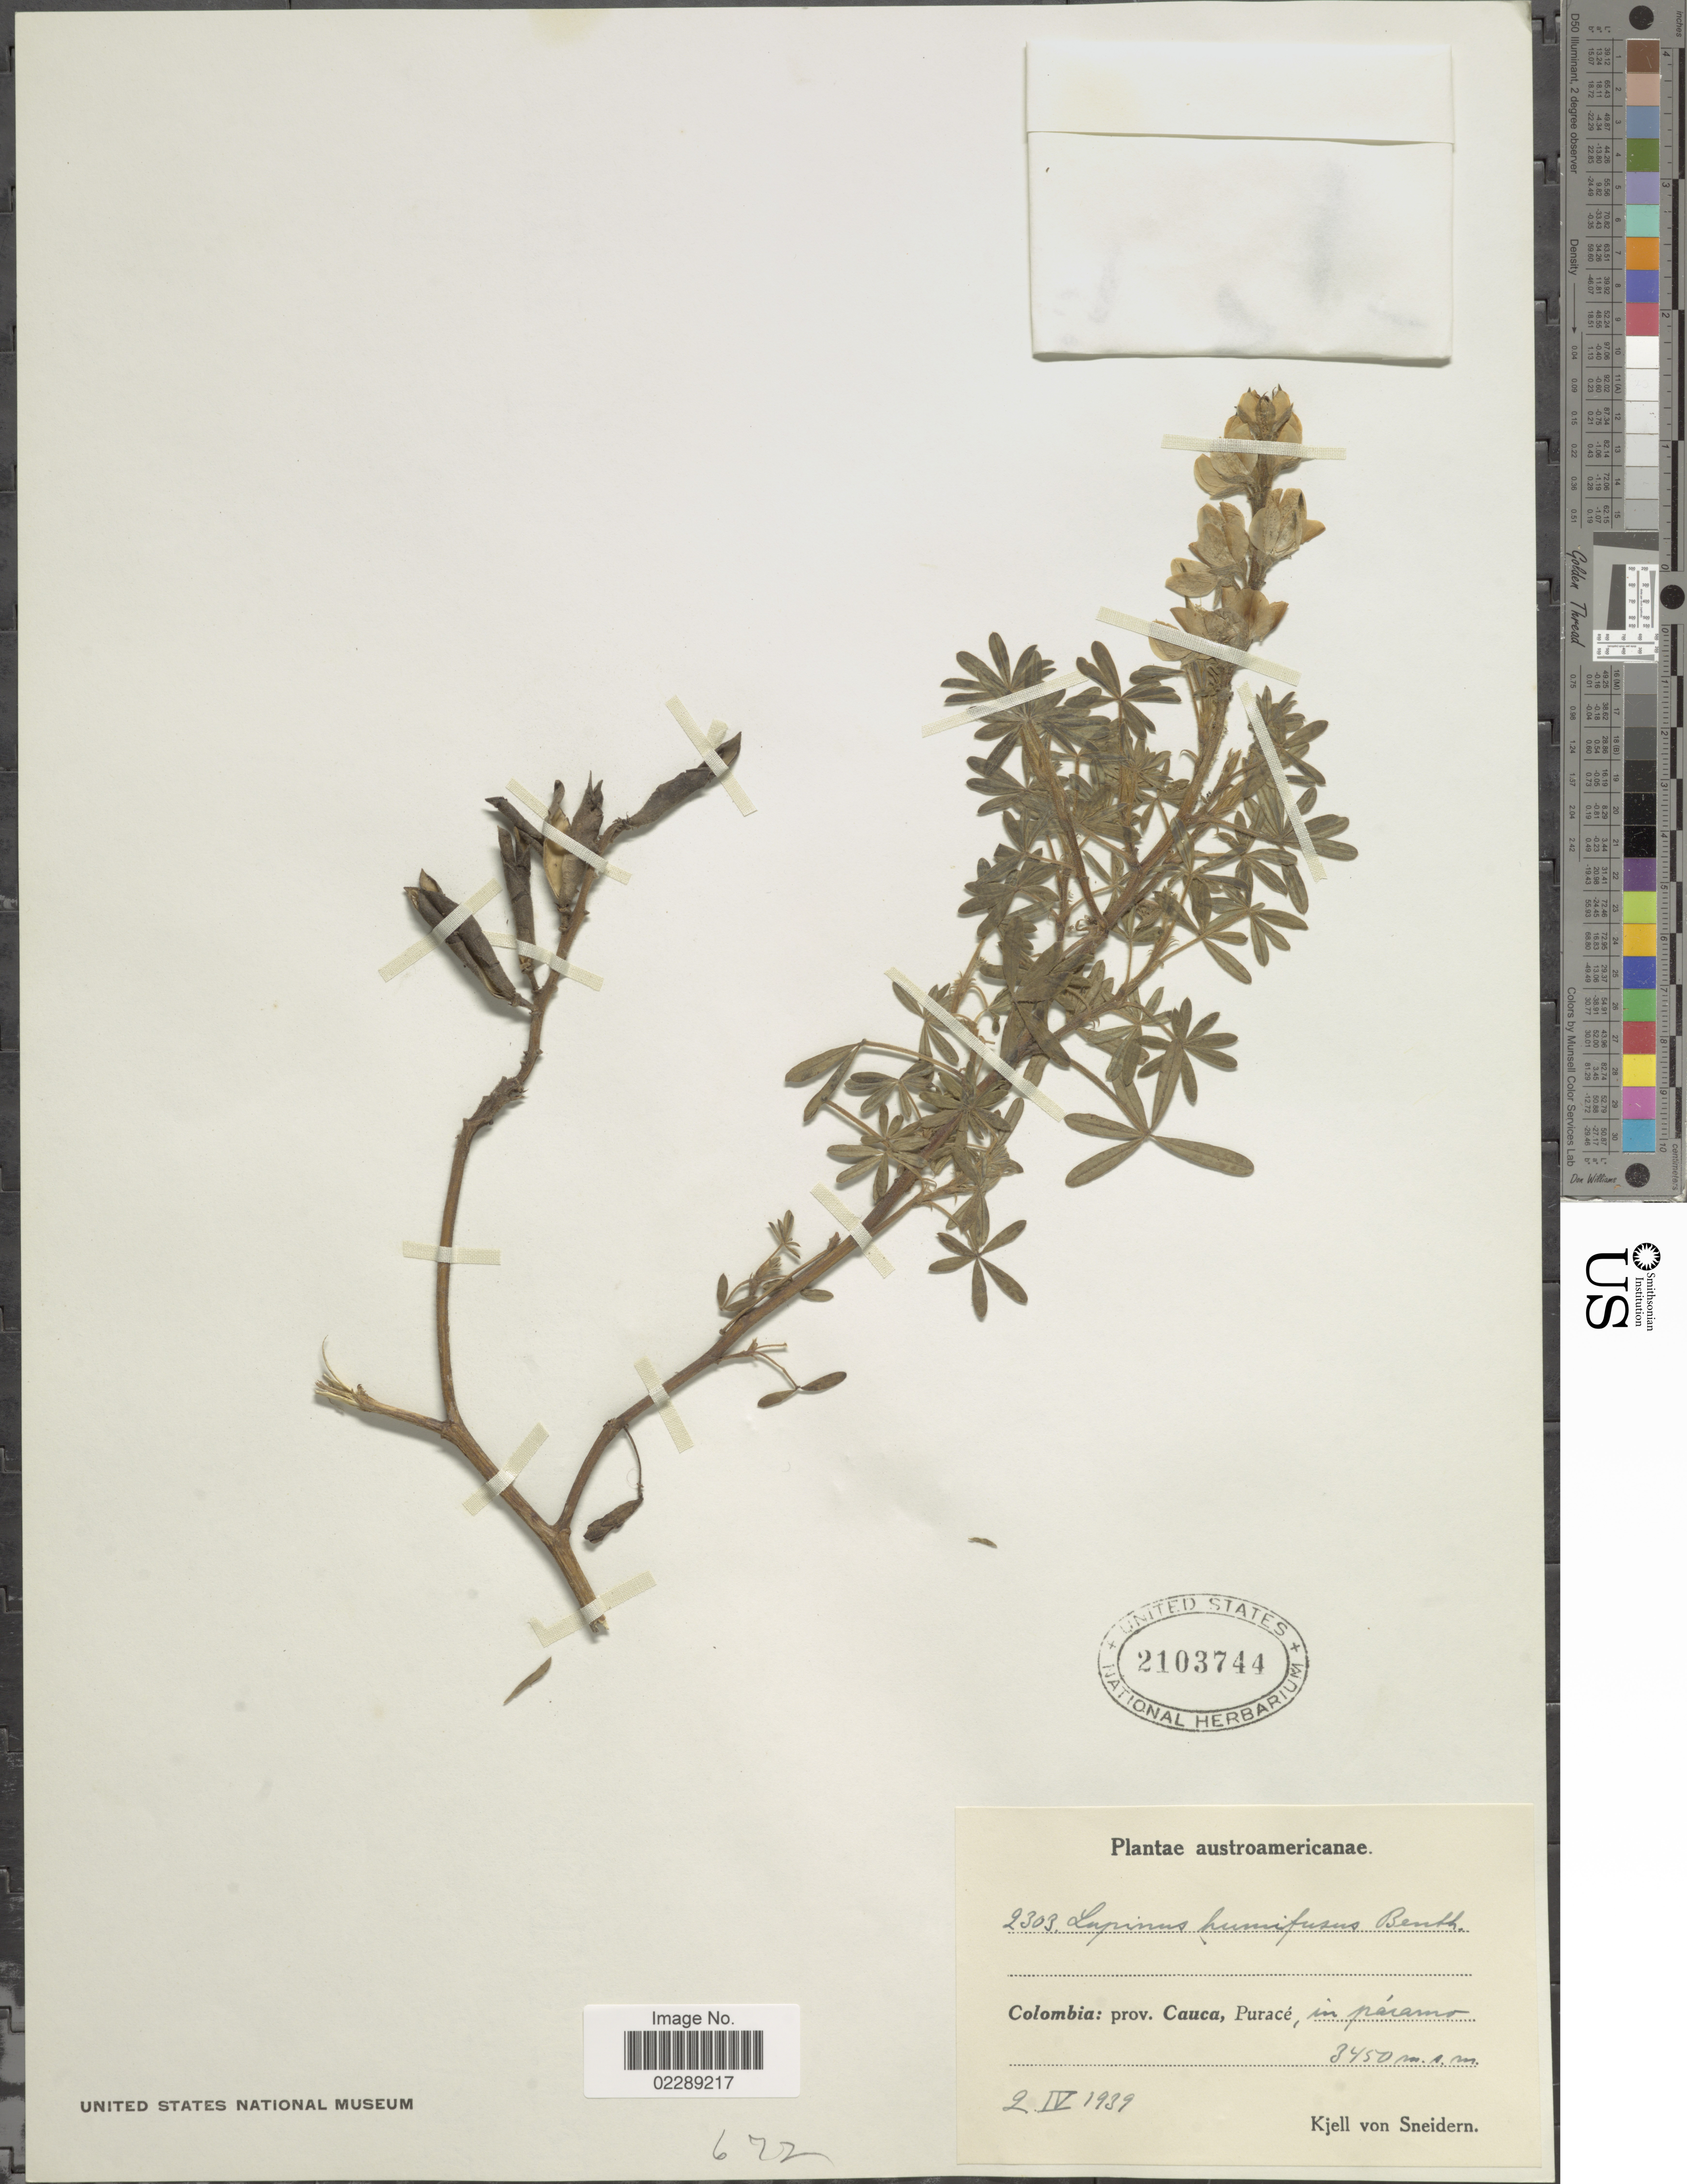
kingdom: Plantae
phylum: Tracheophyta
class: Magnoliopsida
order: Fabales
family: Fabaceae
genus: Lupinus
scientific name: Lupinus humifusus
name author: Sessé & Moc. ex G. Don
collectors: K. von Sneidern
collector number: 2303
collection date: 1939-04-02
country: Colombia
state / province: Cauca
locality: Colombia: prov. Cauca, Puracé, in páramo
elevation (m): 3450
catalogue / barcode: US 2103744